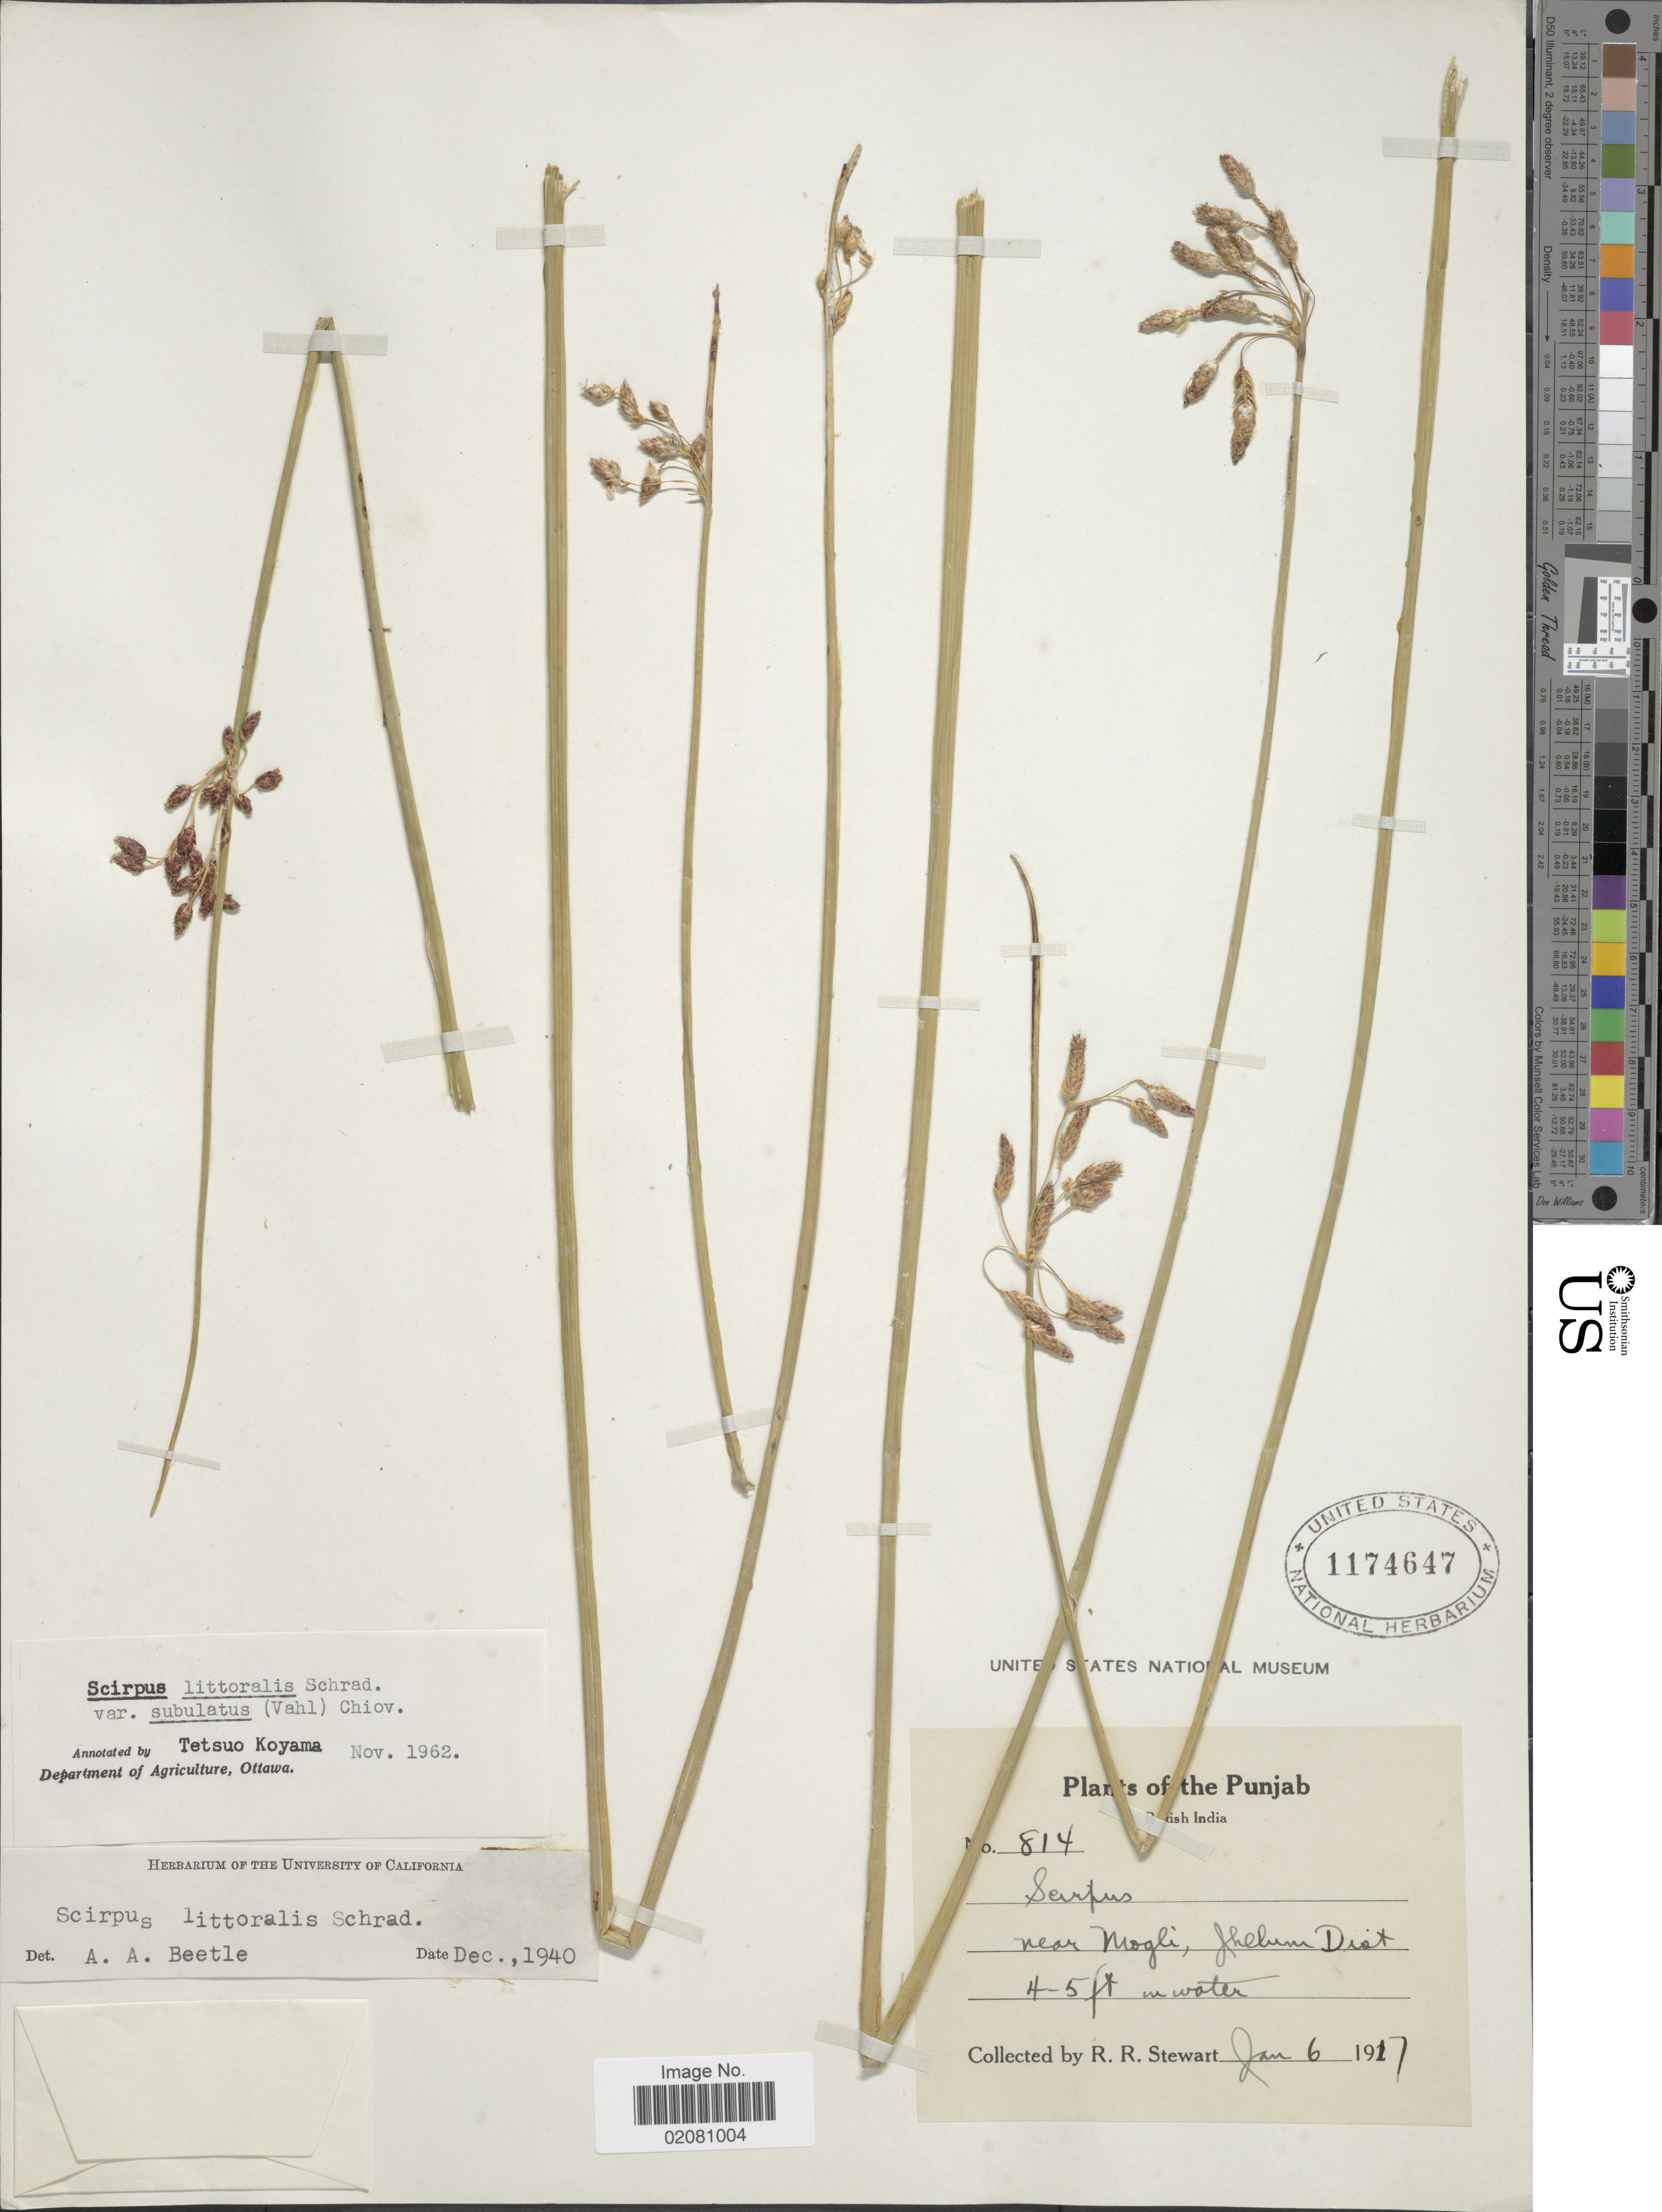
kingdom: Plantae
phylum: Tracheophyta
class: Liliopsida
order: Poales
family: Cyperaceae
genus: Schoenoplectus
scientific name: Schoenoplectus litoralis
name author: (Schrad.) Palla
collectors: R. R. Stewart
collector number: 814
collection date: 1917-06-06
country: Pakistan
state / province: Punjab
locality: Punjab. British [interpreted] India. Near Mogli, Jhelum Dist.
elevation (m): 1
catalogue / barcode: US 1174647